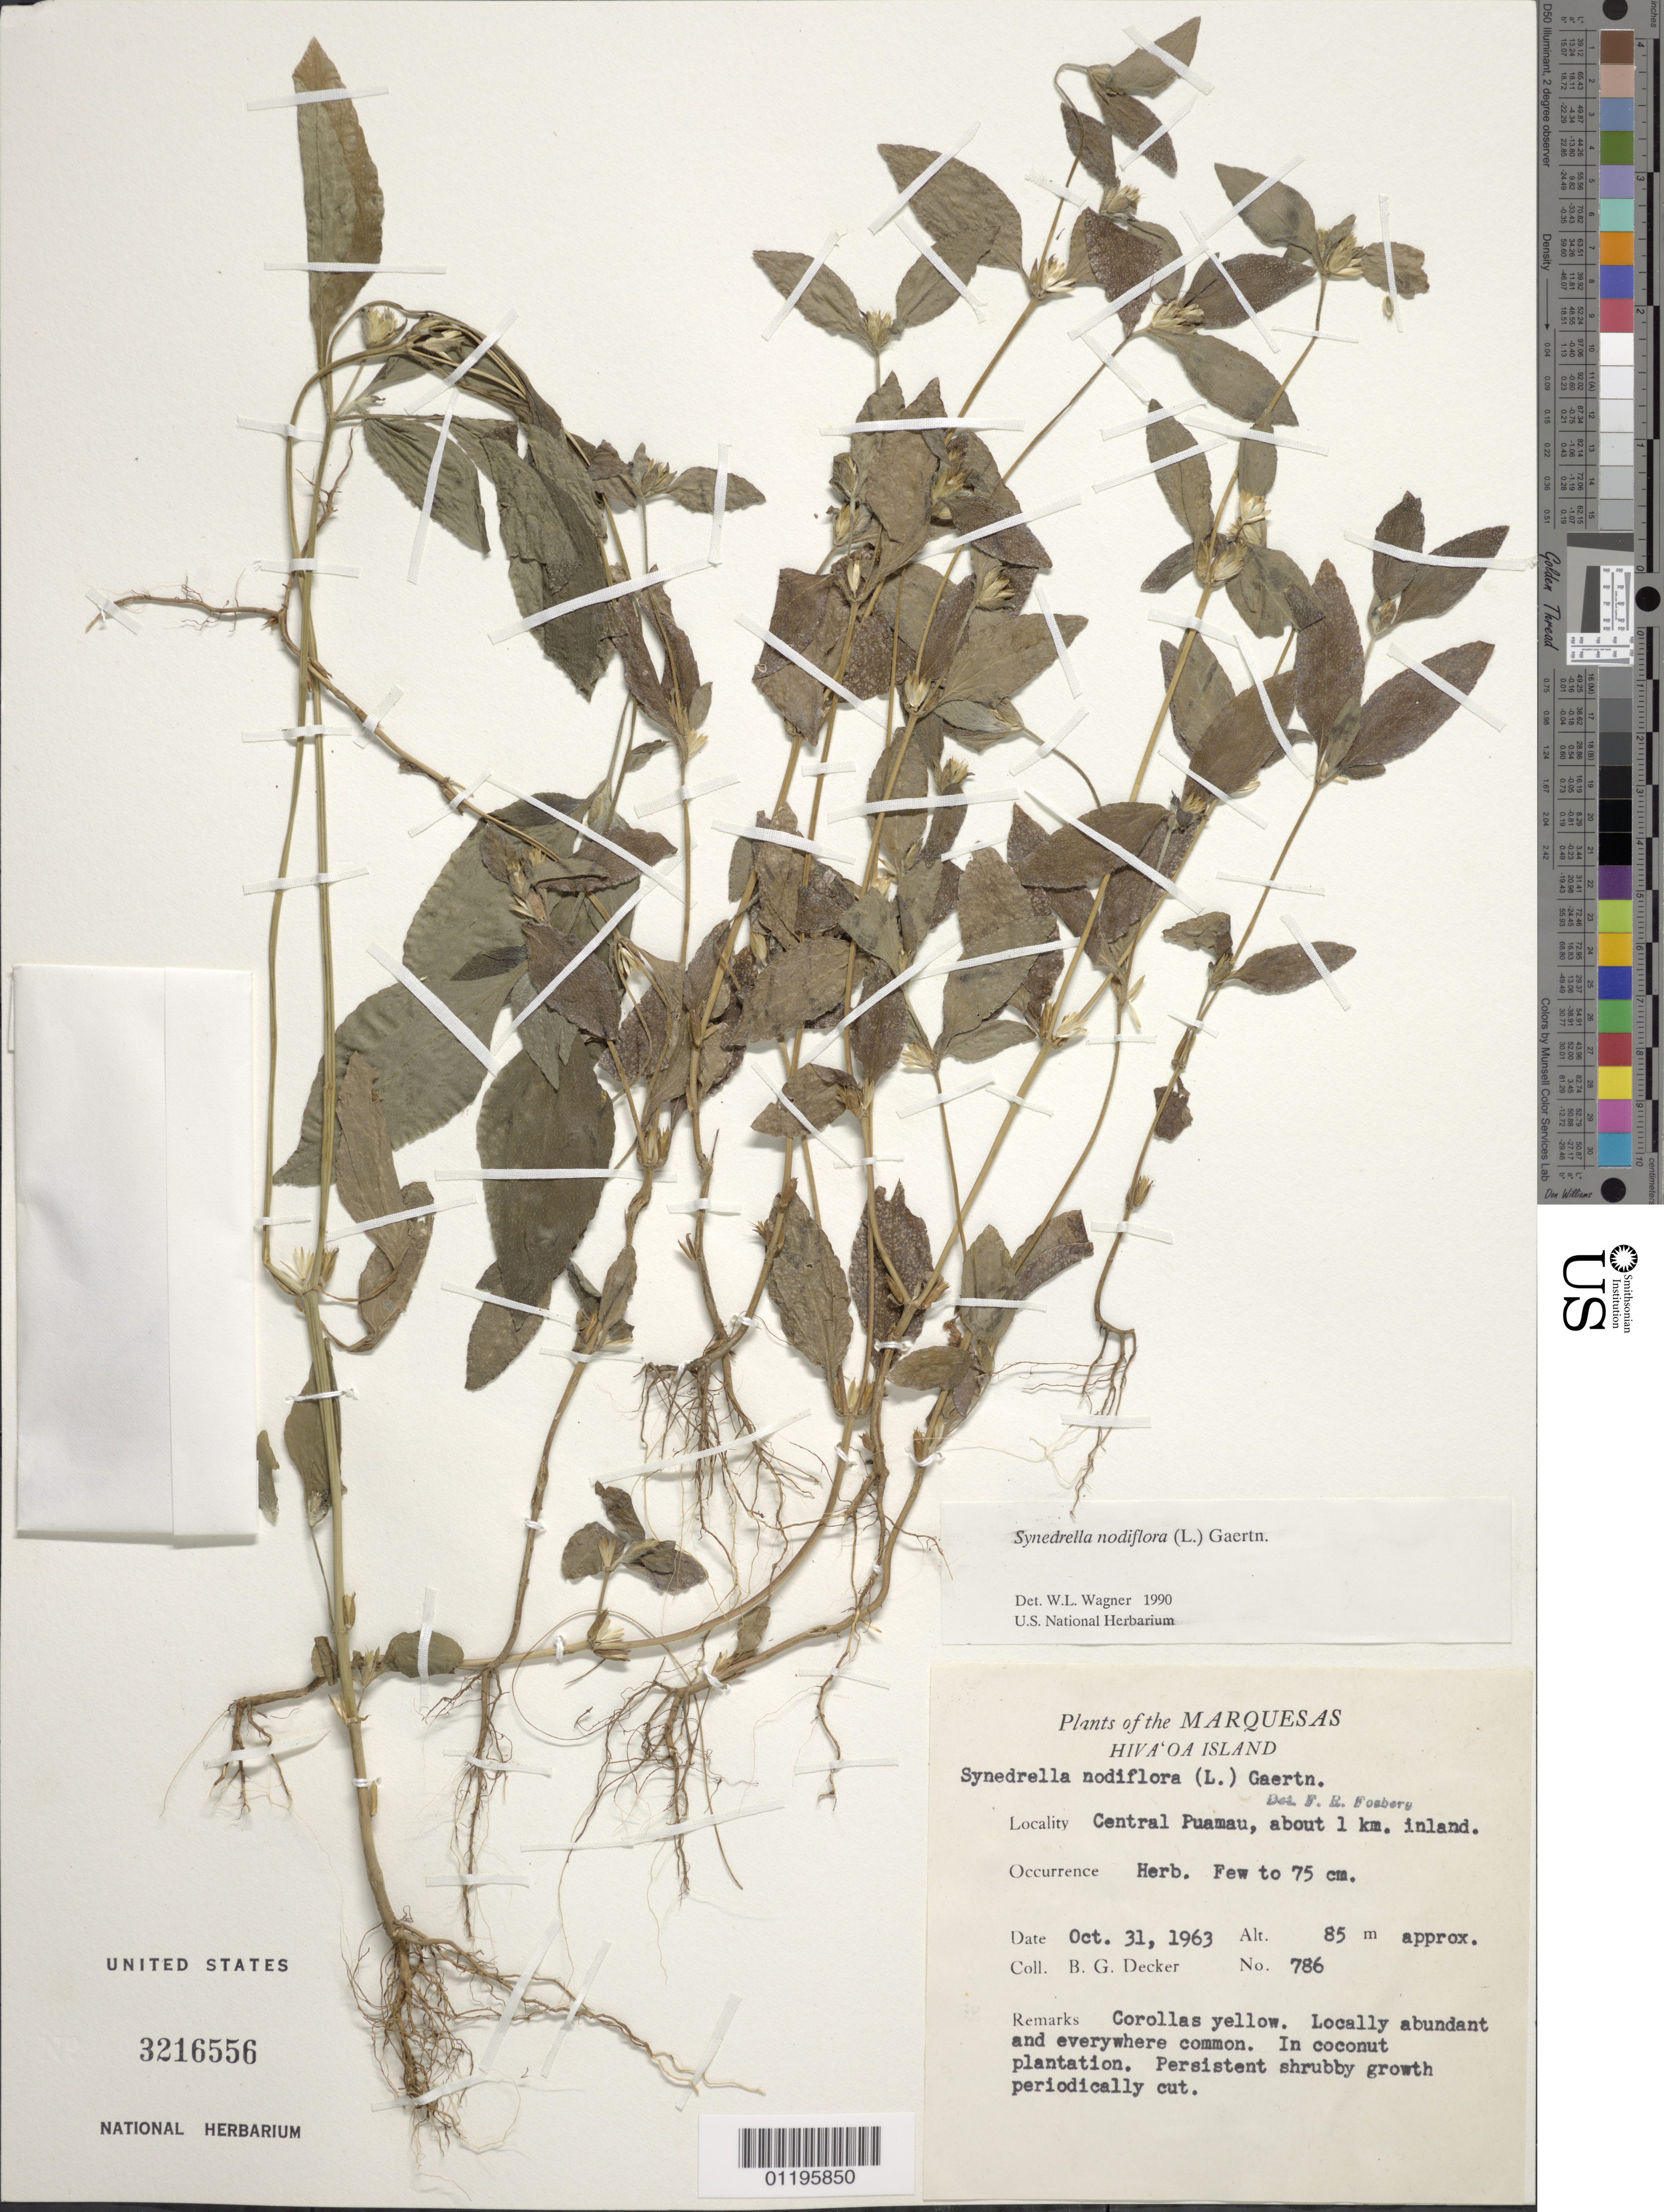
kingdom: Plantae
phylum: Tracheophyta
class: Magnoliopsida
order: Asterales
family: Asteraceae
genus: Synedrella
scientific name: Synedrella nodiflora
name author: (L.) Gaertn.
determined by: Wagner, W. L., (BOT), Smithsonian Institution - National Museum of Natural History (UNITED STATES)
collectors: B. G. Decker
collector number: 786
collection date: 1963-10-31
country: French Polynesia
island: Hiva Oa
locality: central Puamau Valley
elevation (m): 85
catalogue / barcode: US 3216556